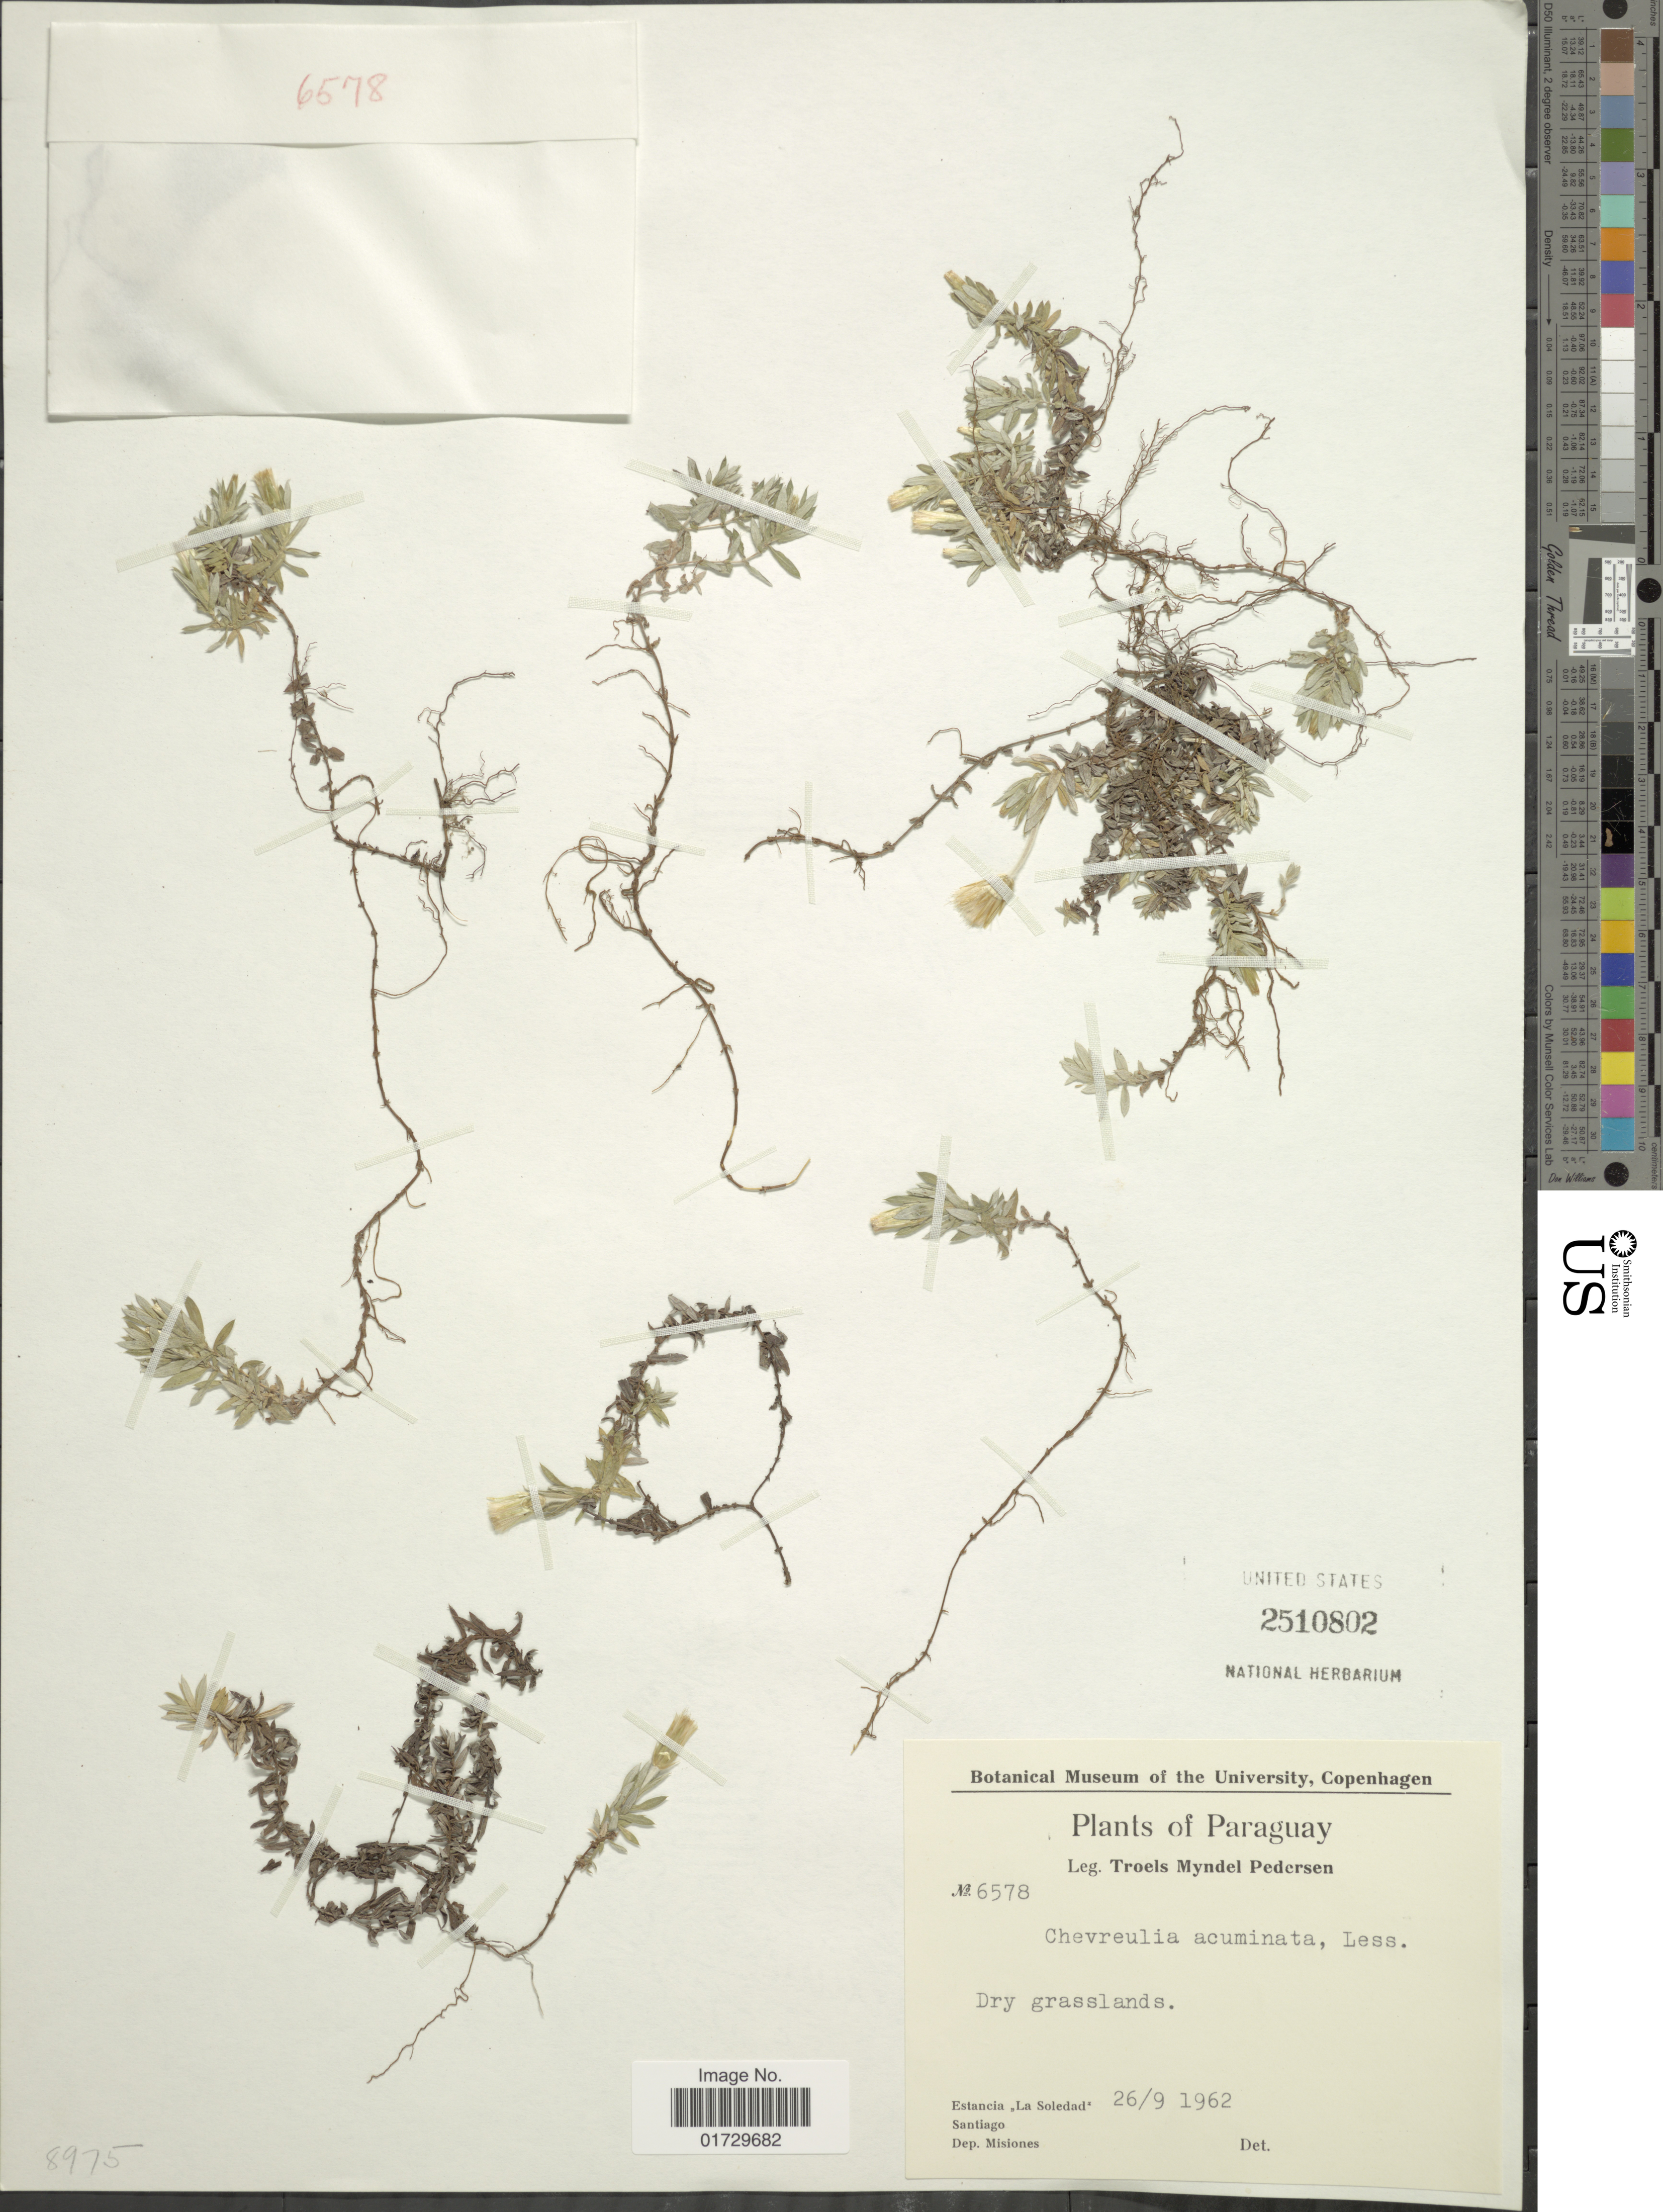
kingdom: Plantae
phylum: Tracheophyta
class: Magnoliopsida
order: Asterales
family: Asteraceae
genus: Chevreulia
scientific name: Chevreulia acuminata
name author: Less.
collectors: T. Pederson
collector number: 6578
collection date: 1962-09-26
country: Paraguay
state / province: Misiones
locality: Estancia "La Soledad", Santiago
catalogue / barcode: US 2510802